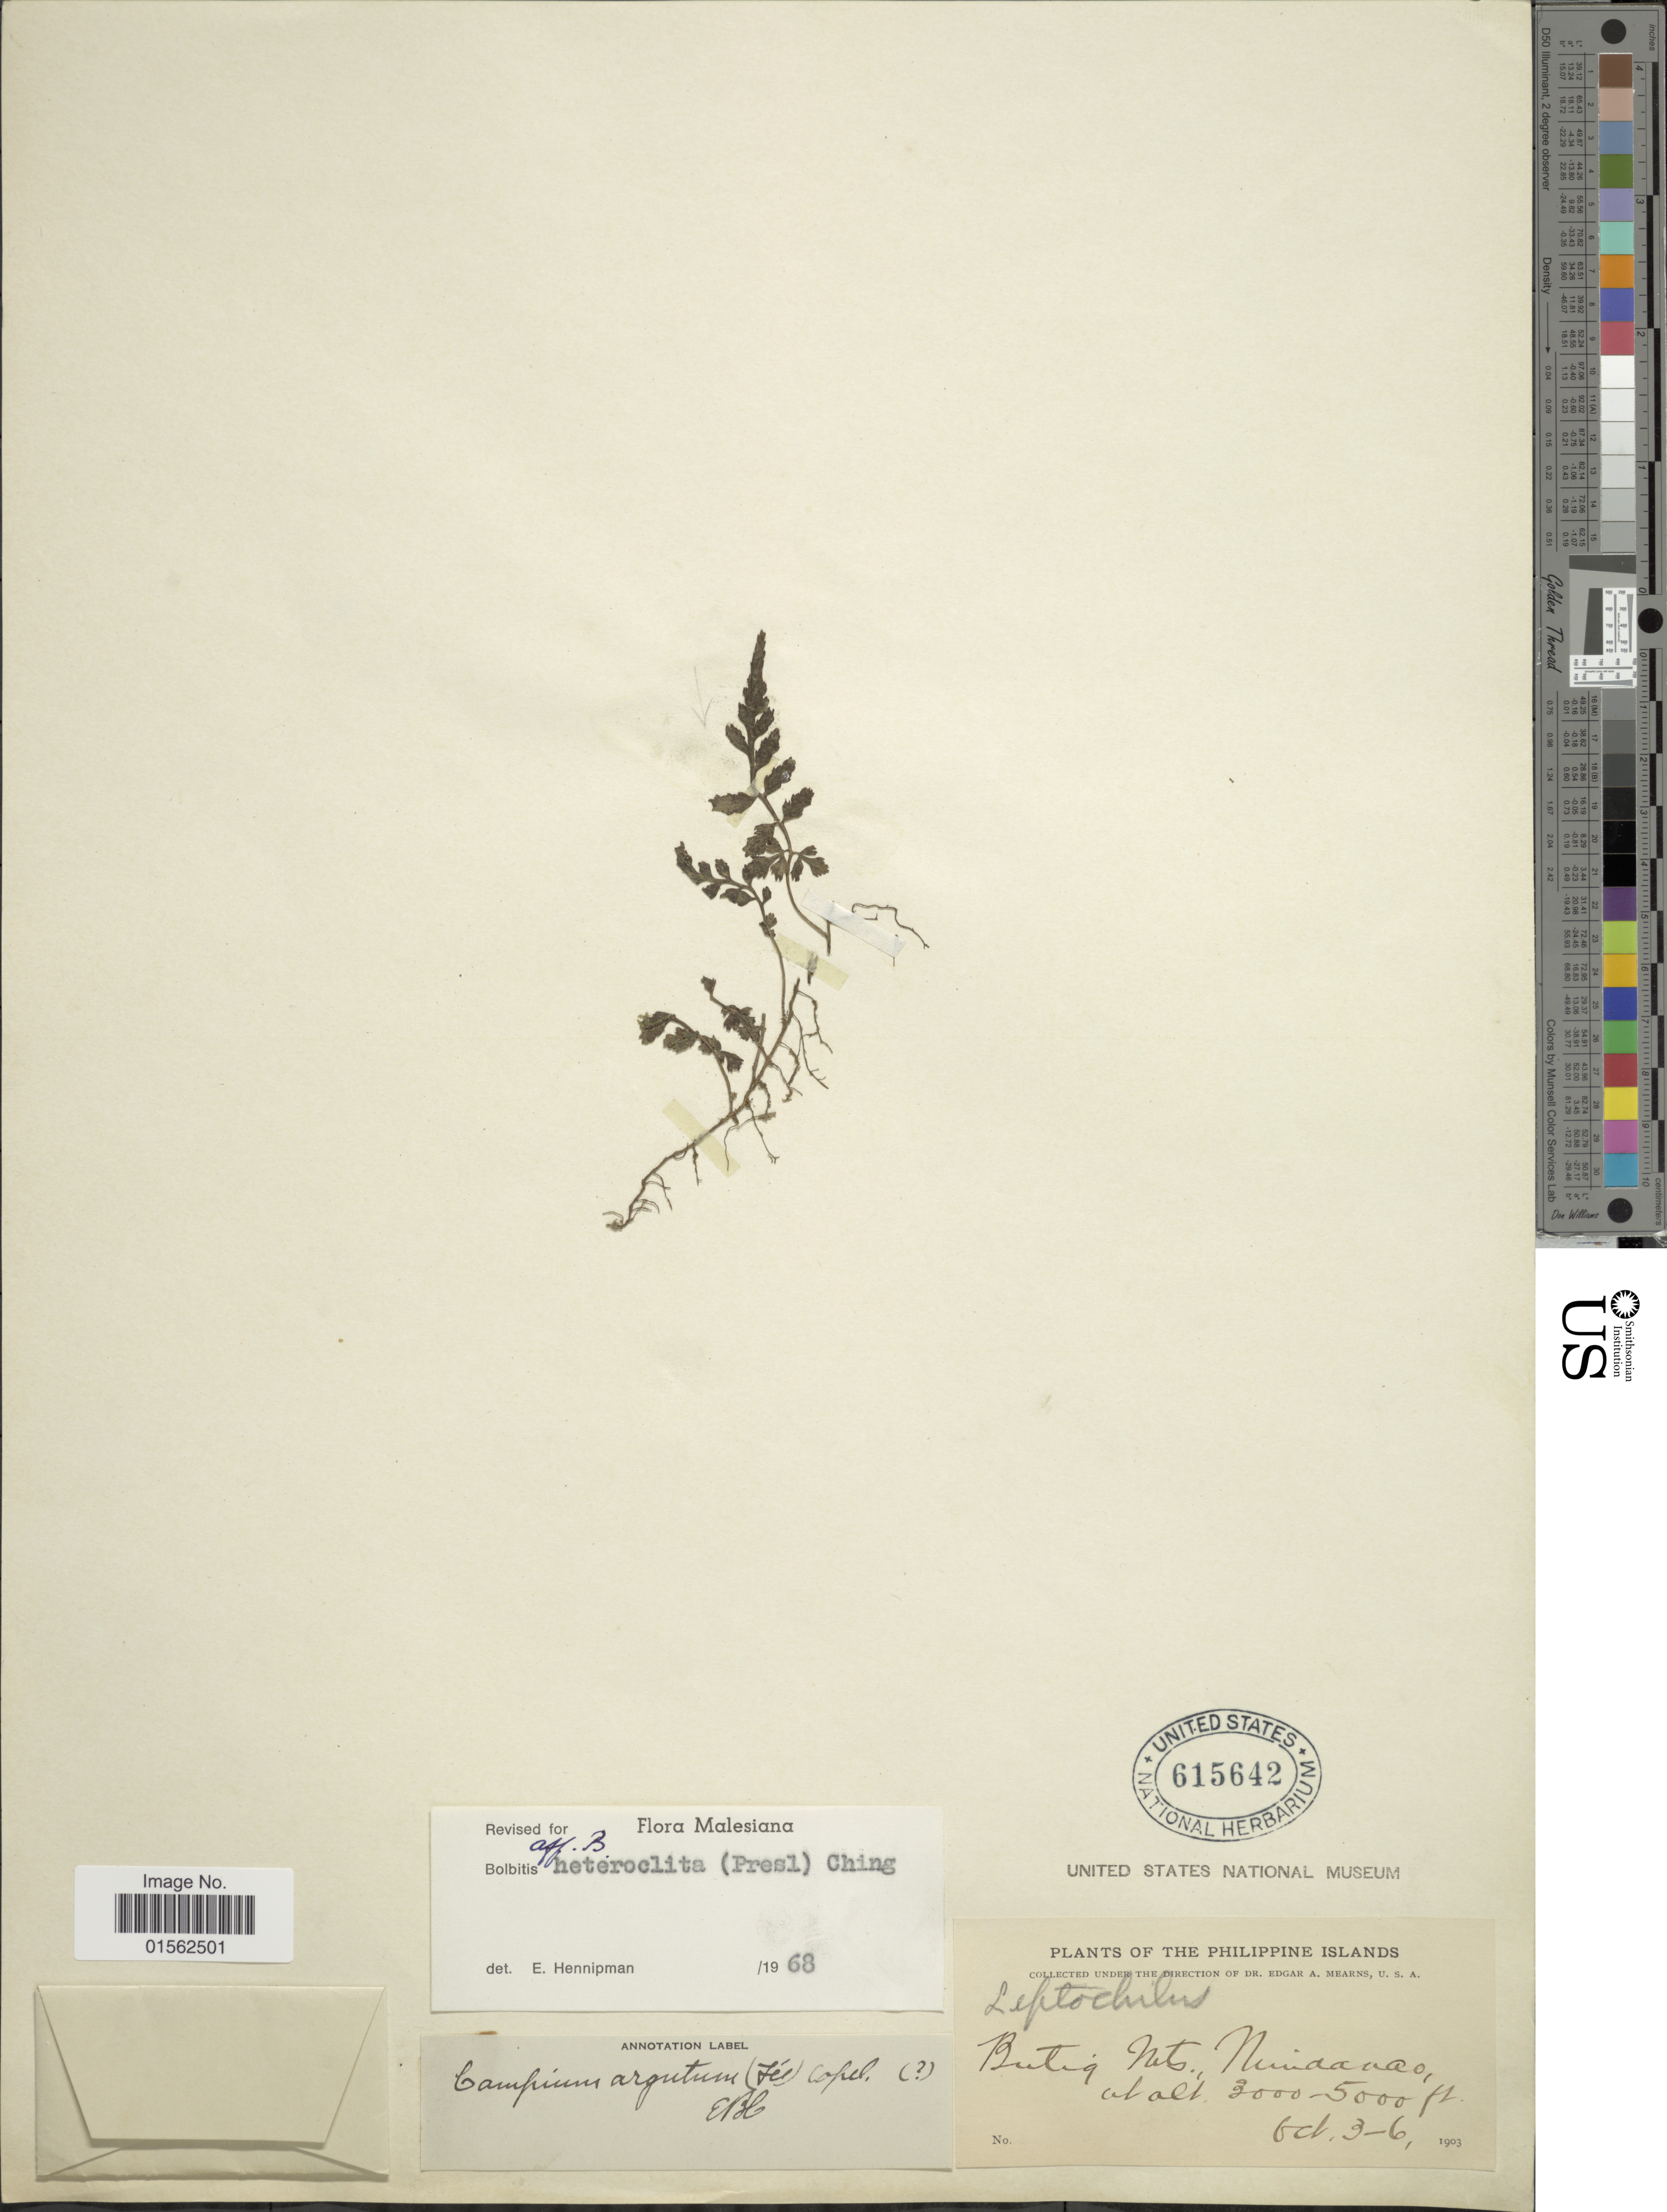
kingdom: Plantae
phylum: Tracheophyta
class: Polypodiopsida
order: Polypodiales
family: Dryopteridaceae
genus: Bolbitis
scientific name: Bolbitis heteroclita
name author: (C. Presl) Ching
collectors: E. A. Mearns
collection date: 1903-10-03/1903-10-06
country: Philippines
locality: Philippine Islands, Butig Mts., Mindanao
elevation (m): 914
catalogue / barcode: US 615642